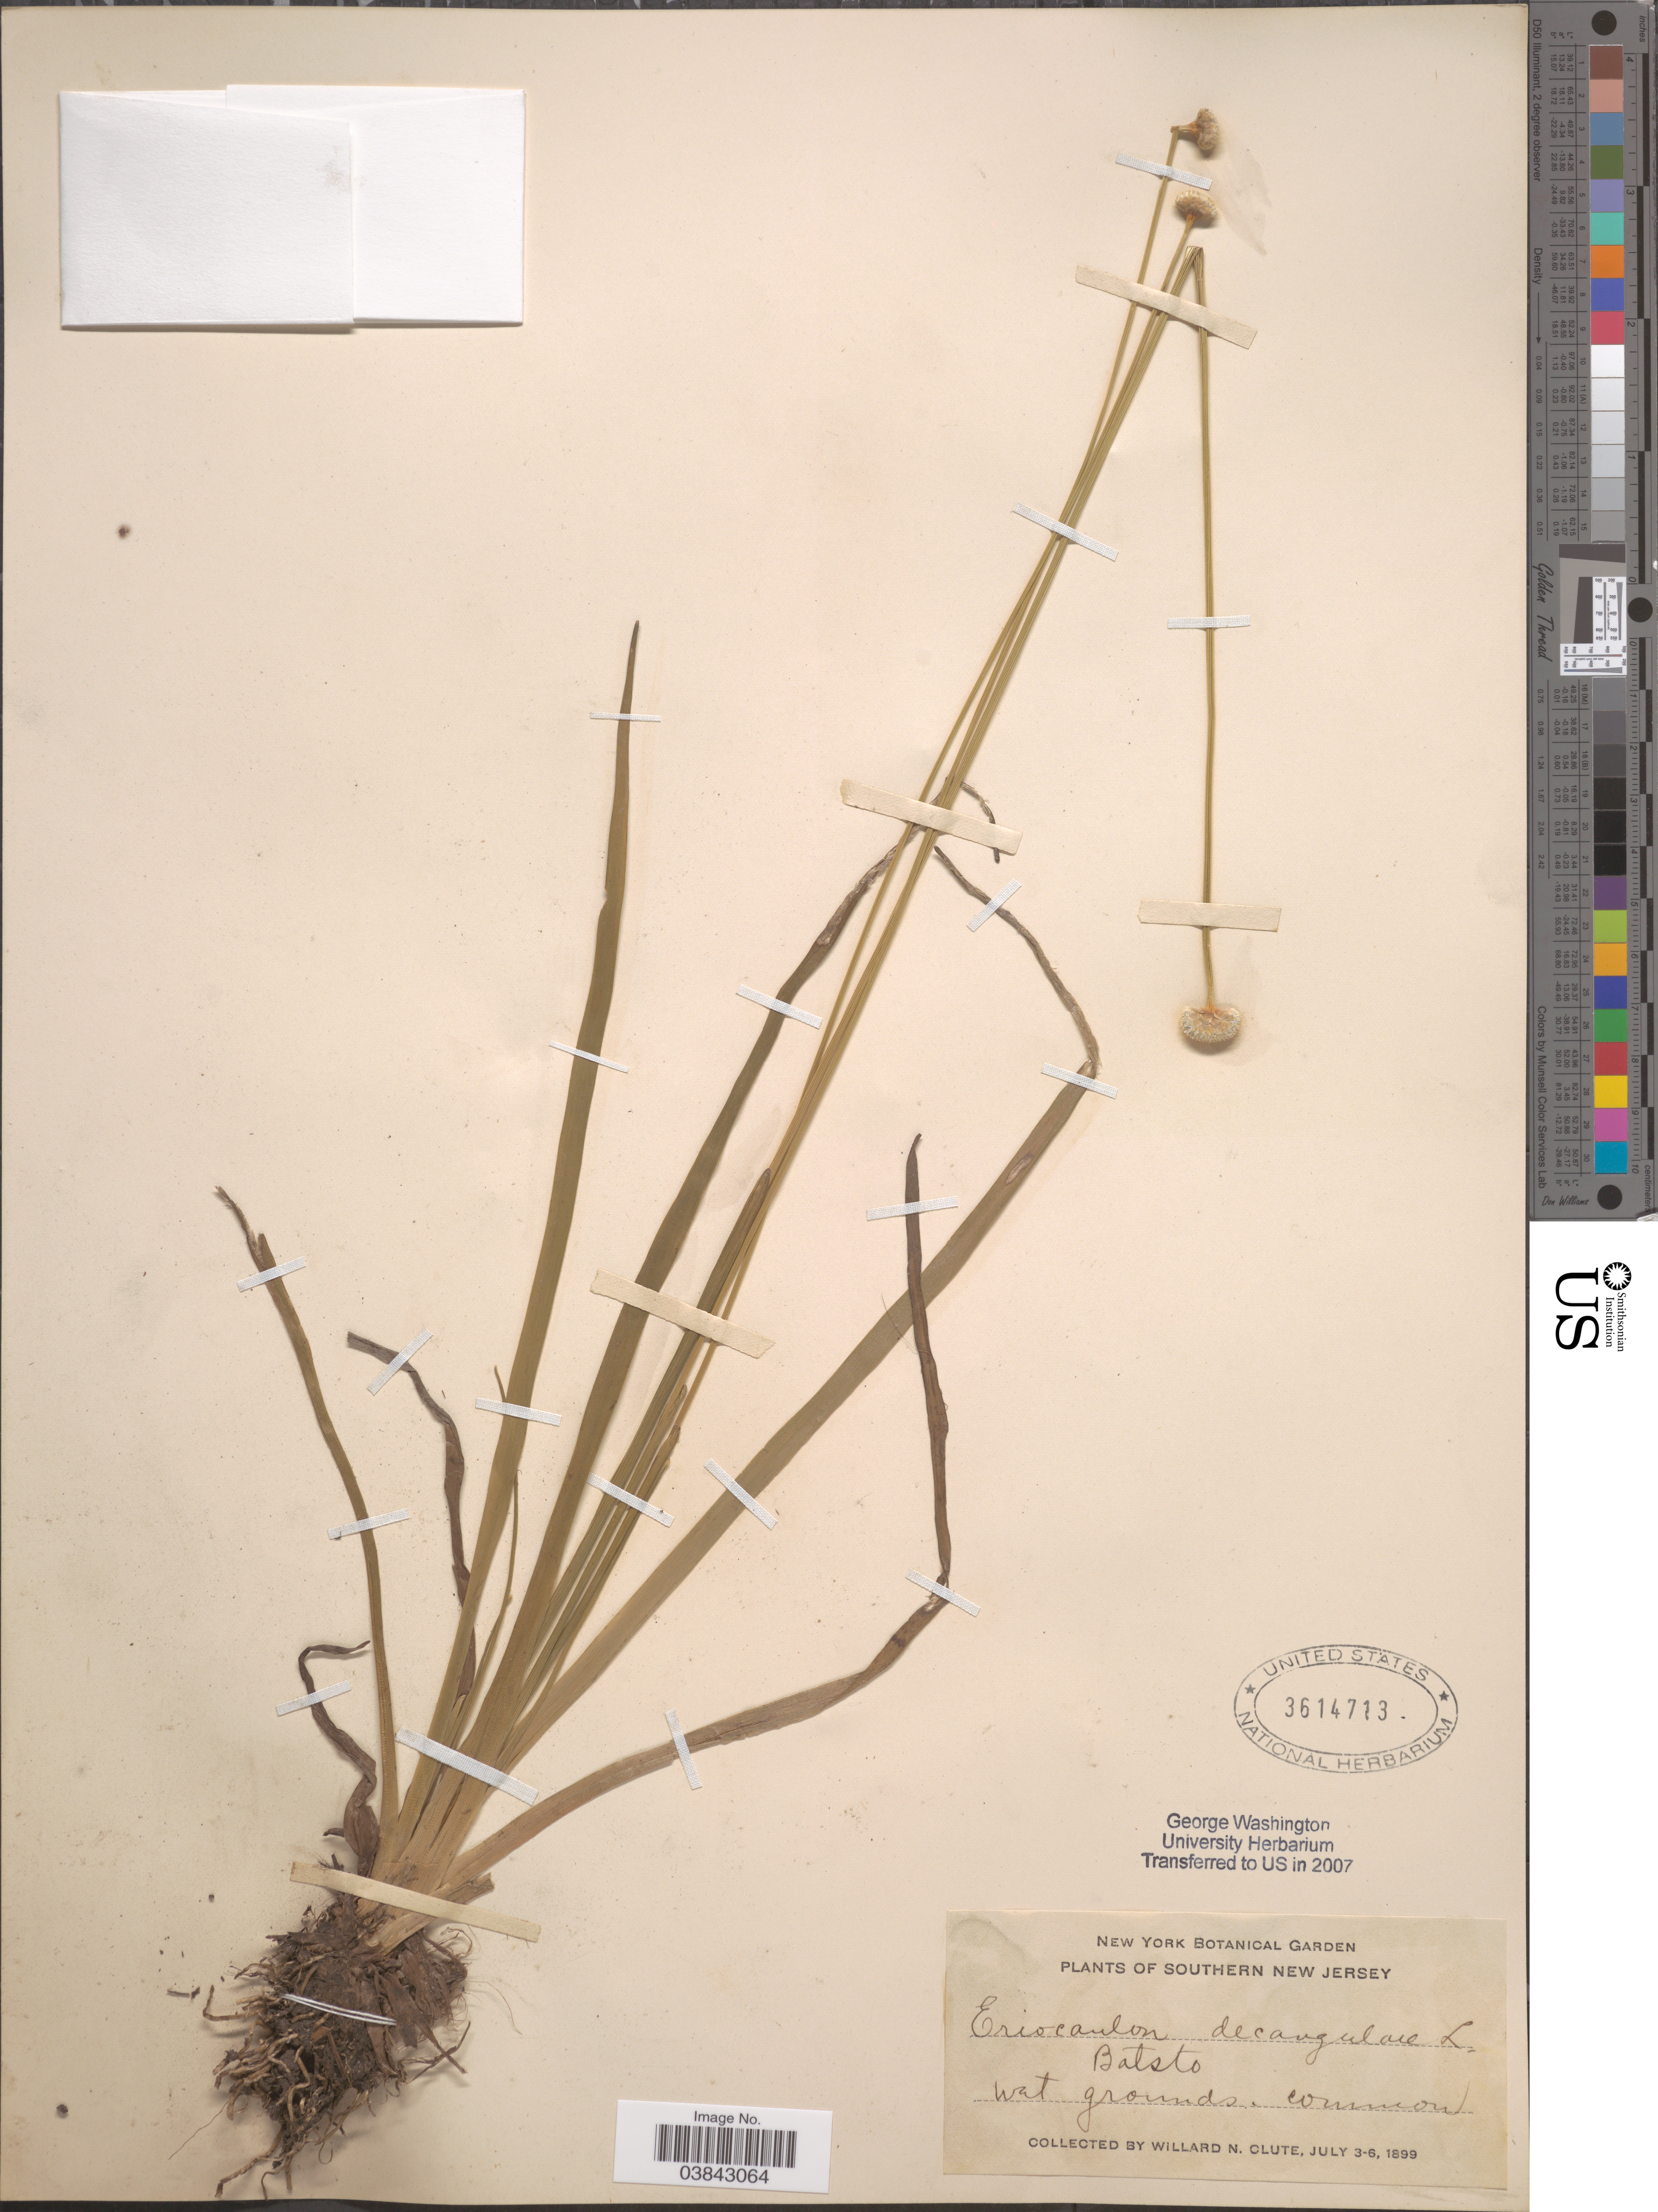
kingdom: Plantae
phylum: Tracheophyta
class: Liliopsida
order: Poales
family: Eriocaulaceae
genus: Eriocaulon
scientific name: Eriocaulon decangulare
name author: L.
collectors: W. N. Clute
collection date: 1899-07-03/1899-07-06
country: United States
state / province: New Jersey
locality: Southern New Jersey. Batsto.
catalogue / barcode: US 3614713